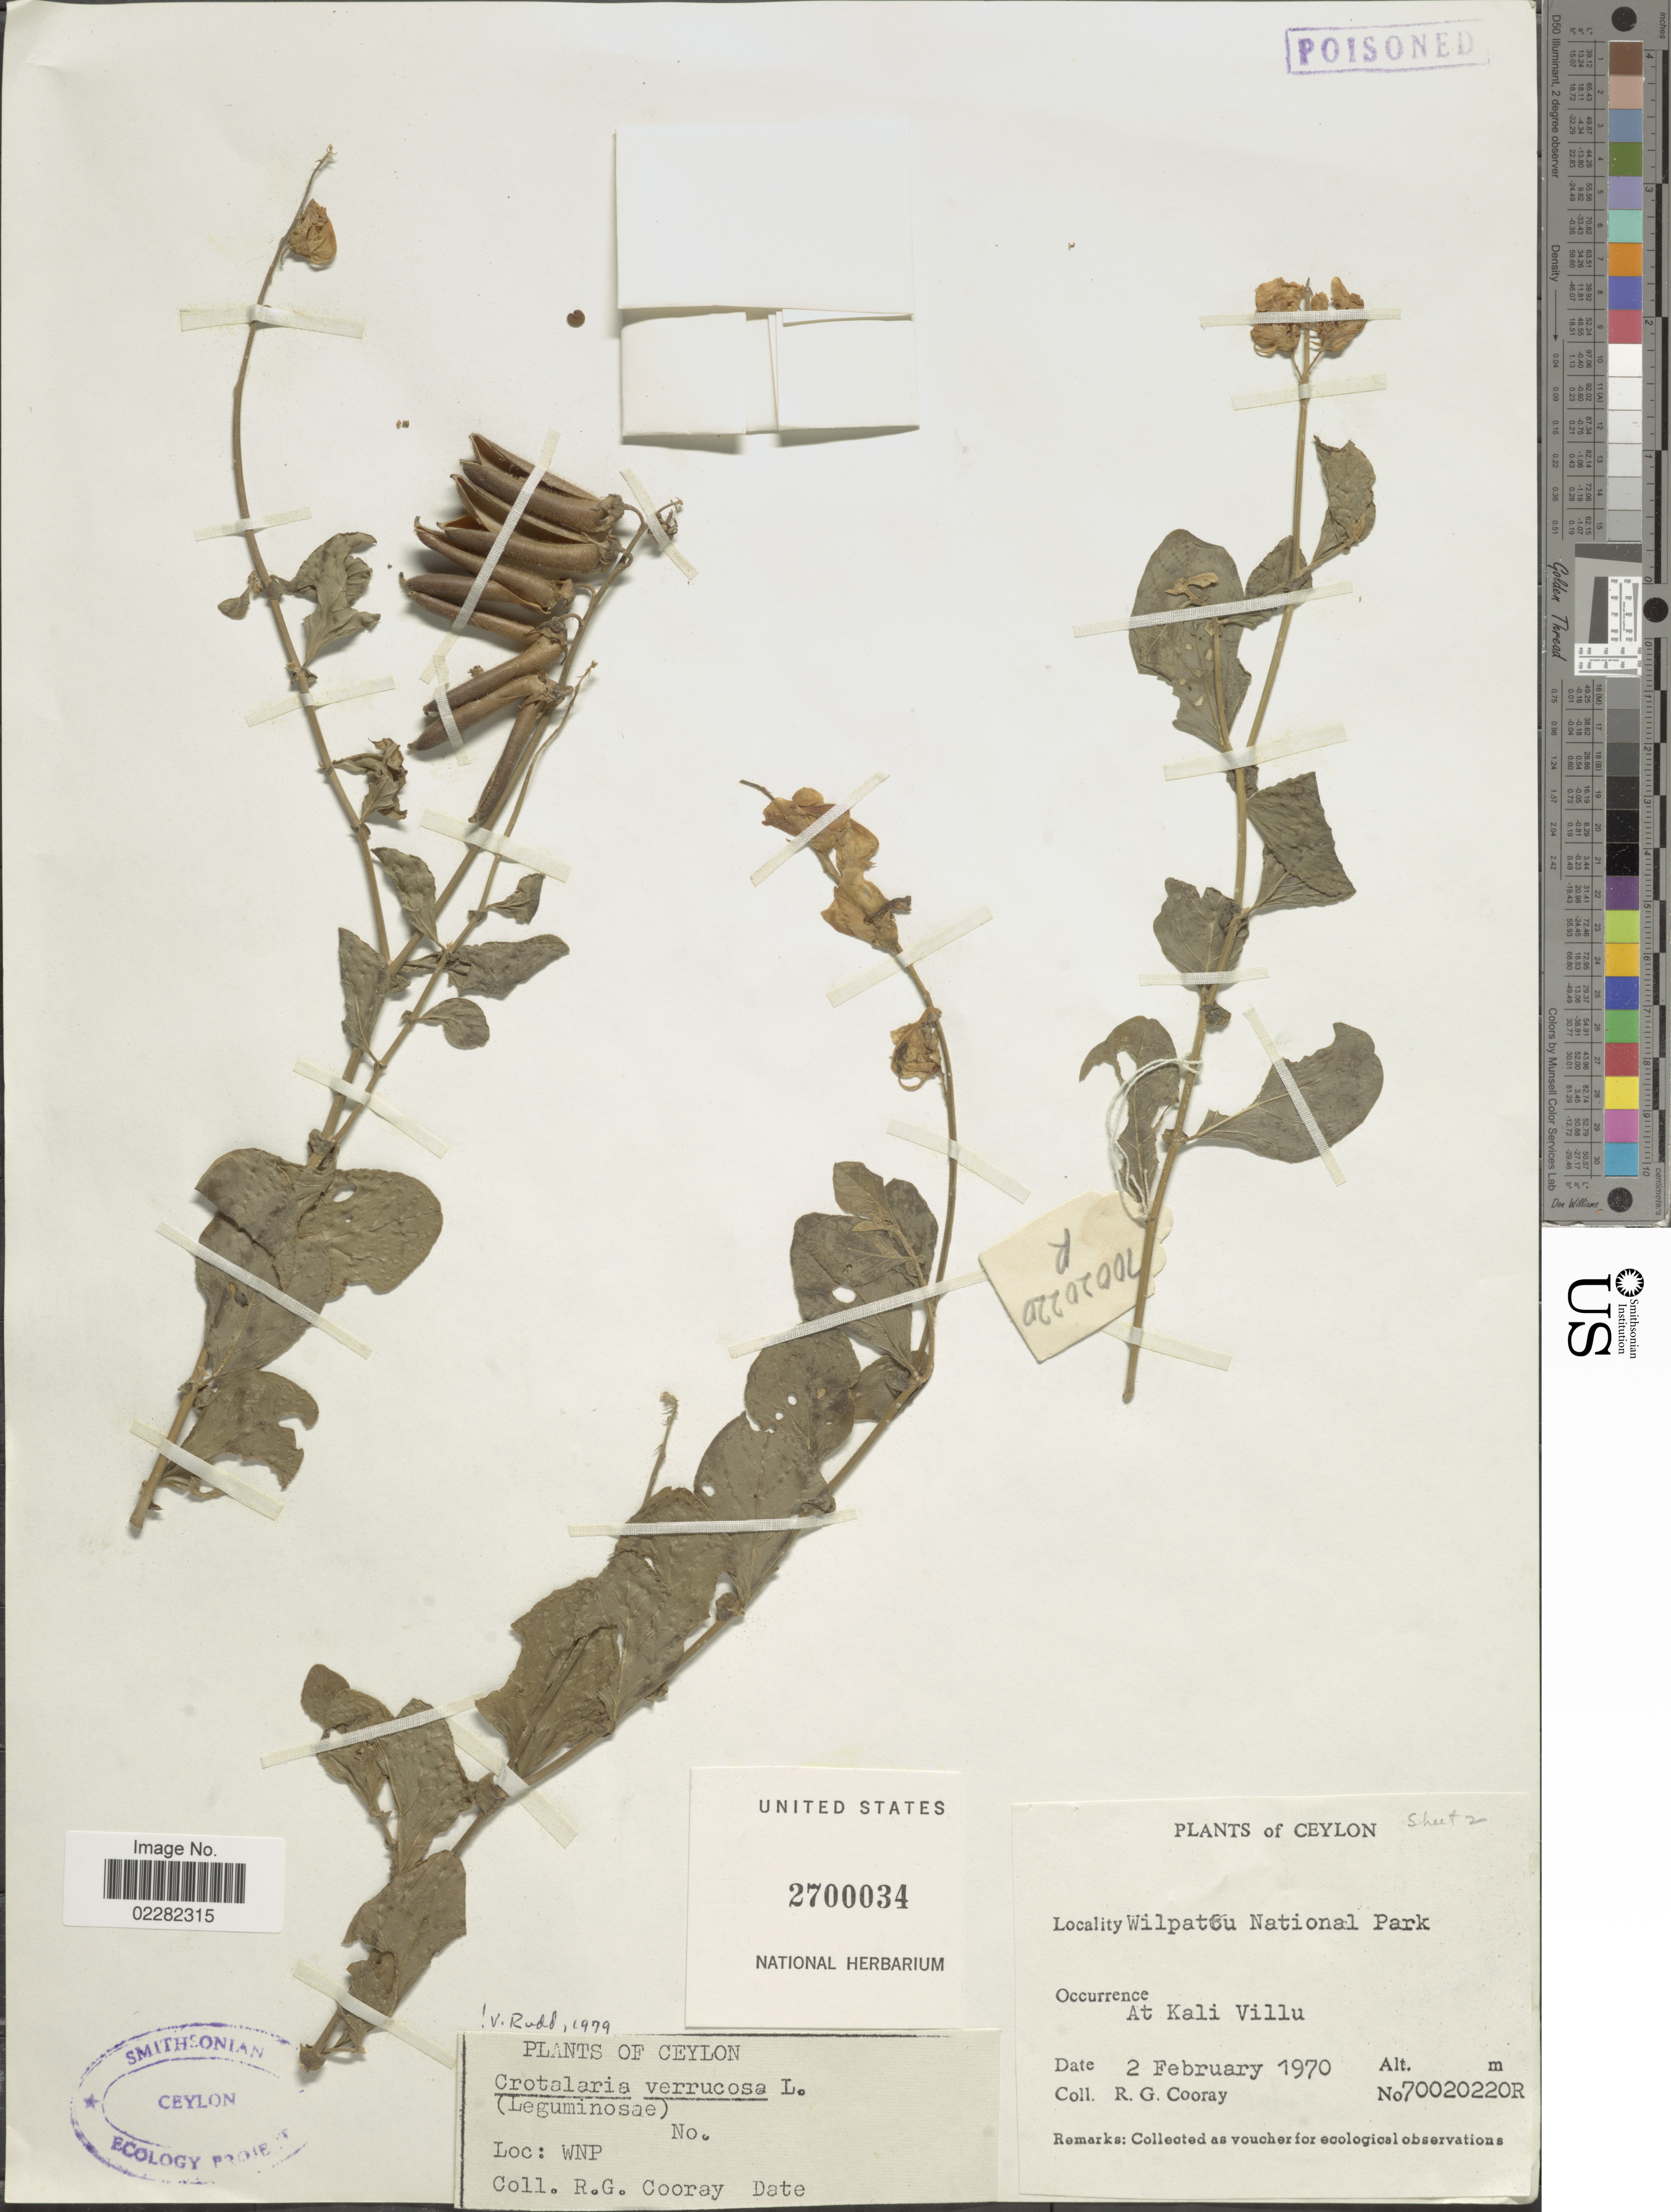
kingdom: Plantae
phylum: Tracheophyta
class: Magnoliopsida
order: Fabales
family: Fabaceae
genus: Crotalaria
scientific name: Crotalaria verrucosa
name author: L.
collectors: R. Cooray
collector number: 70020220R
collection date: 1970-02-02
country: Sri Lanka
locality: Ceylon, At Kali Villu, Wilpattu National Park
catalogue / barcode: US 2700034